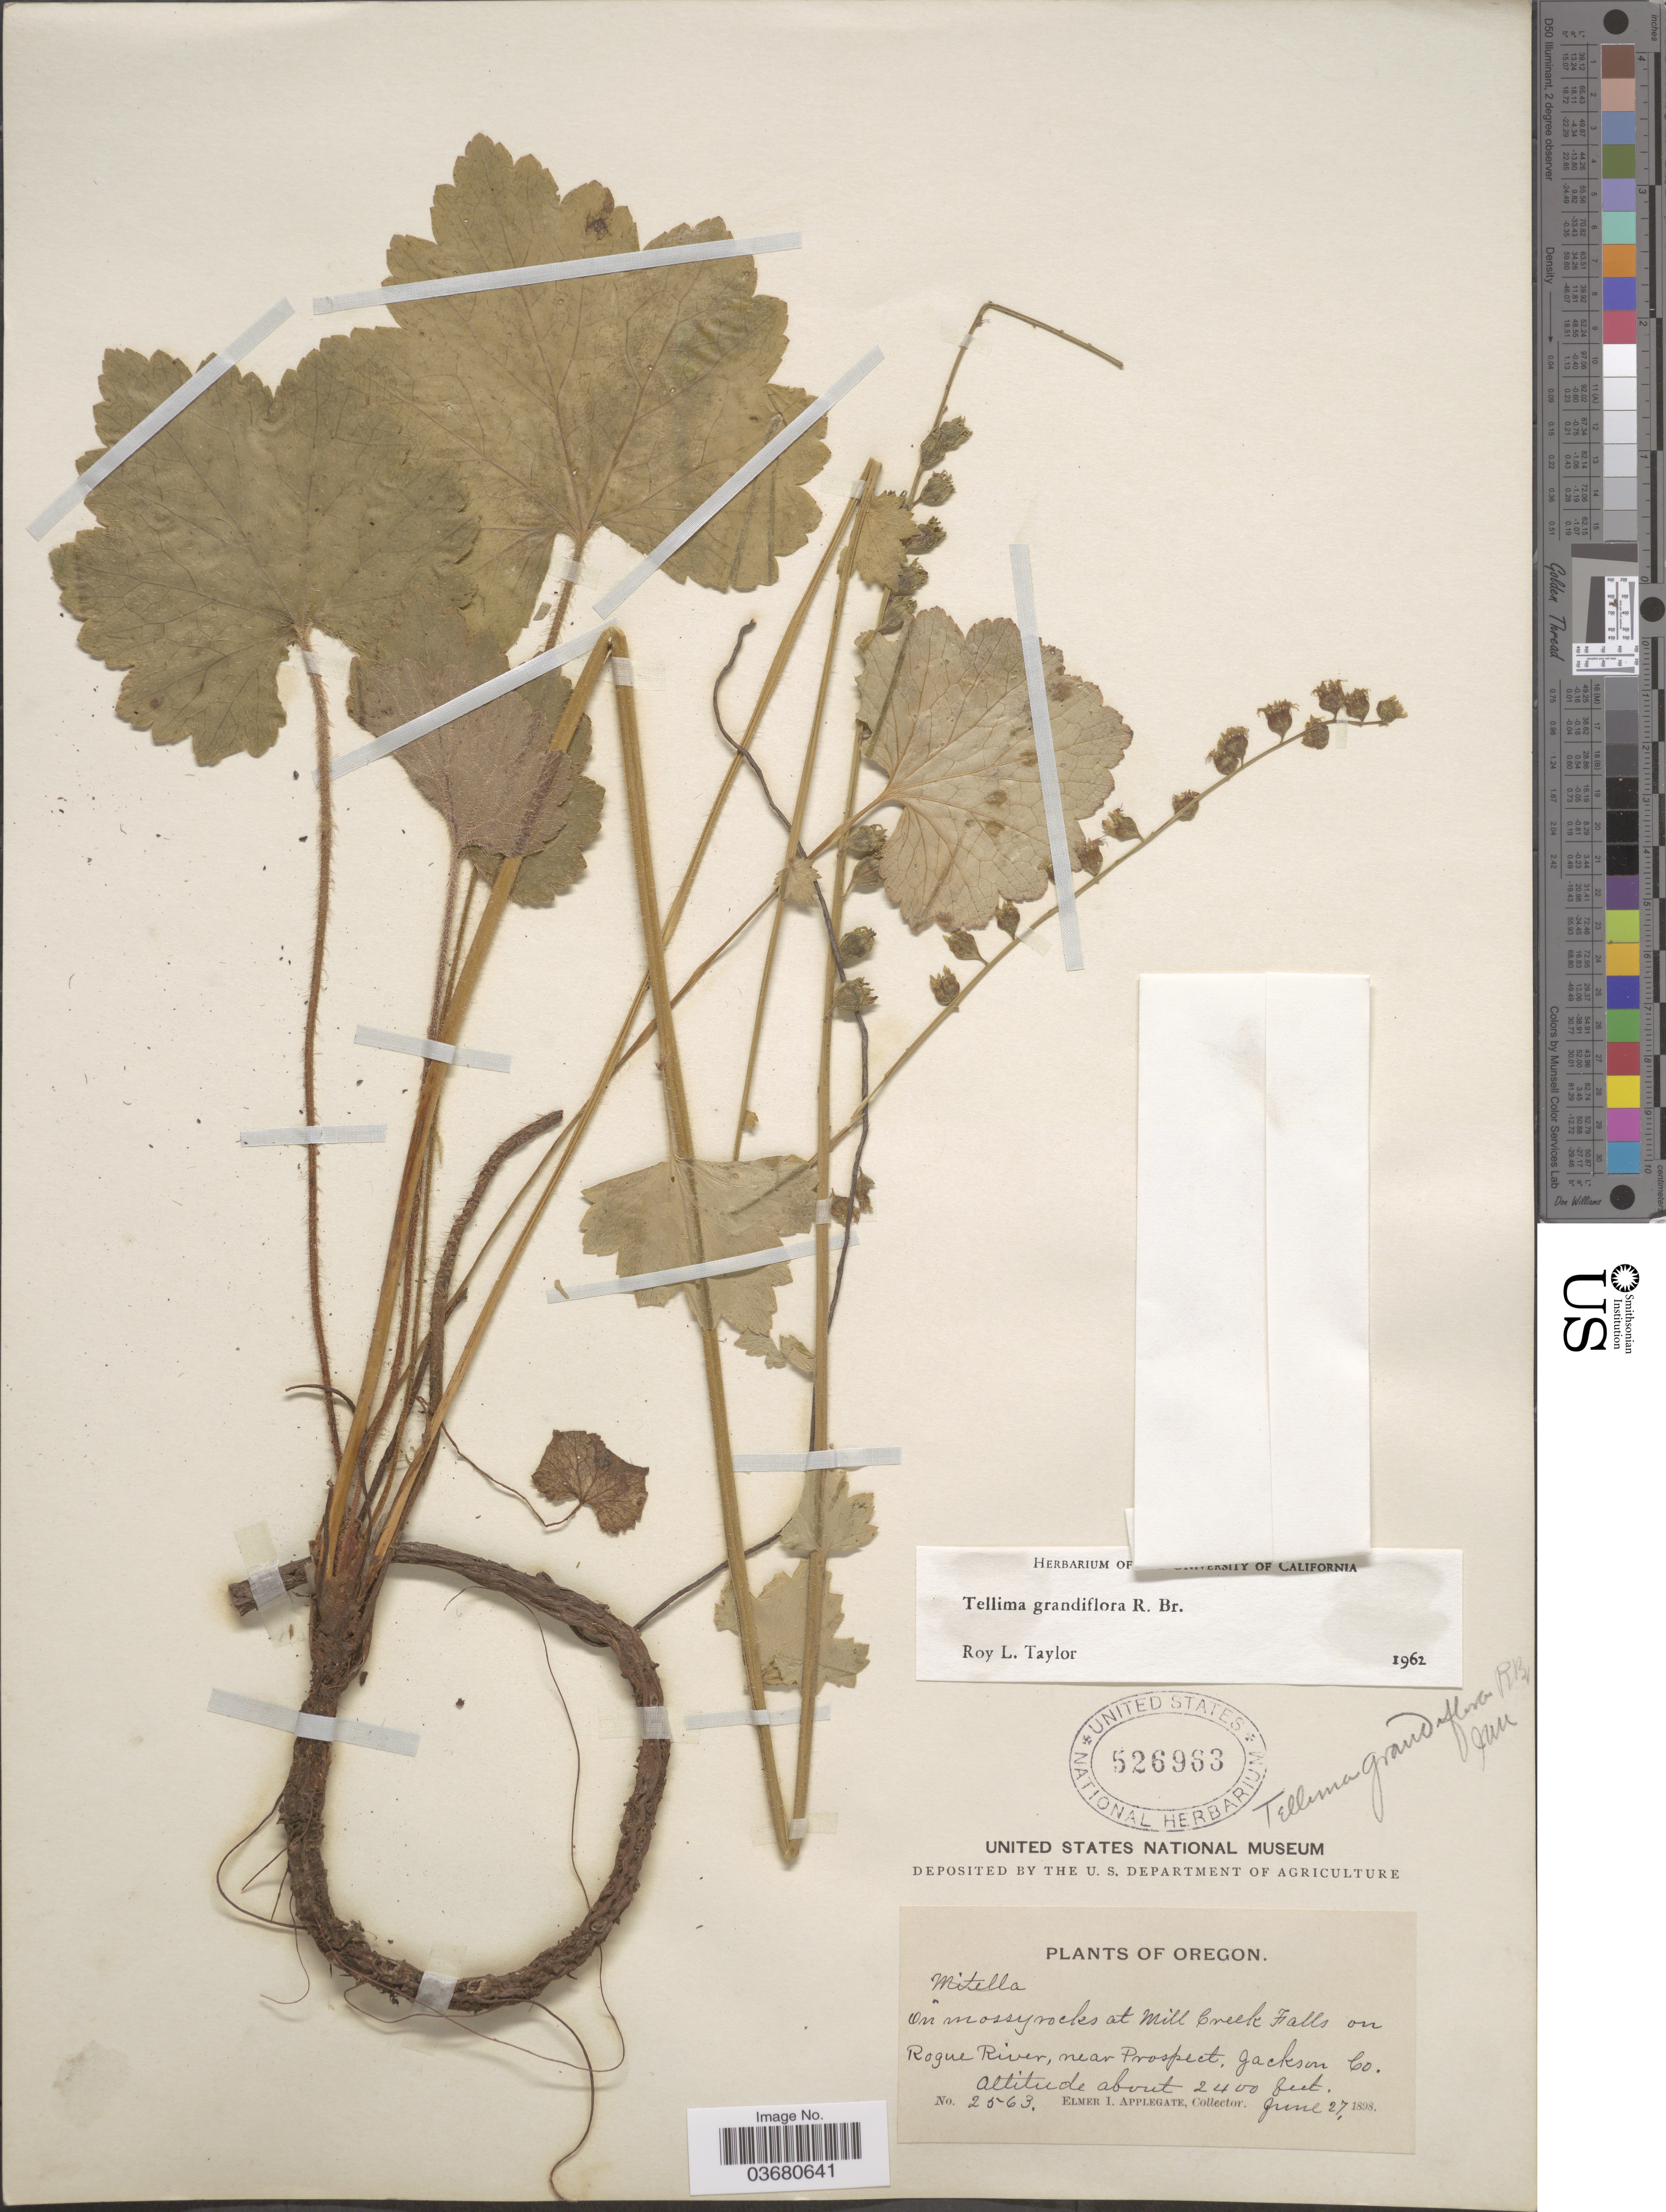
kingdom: Plantae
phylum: Tracheophyta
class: Magnoliopsida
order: Saxifragales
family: Saxifragaceae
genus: Tellima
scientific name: Tellima grandiflora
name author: (Pursh) Douglas ex Lindl.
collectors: E. I. Applegate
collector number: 2563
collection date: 1898-06-27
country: United States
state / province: Oregon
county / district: Jackson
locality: On mossy rocks at Mill Creek Falls on Rogue River, near Prospect, Jackson Co.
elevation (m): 732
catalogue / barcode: US 526963